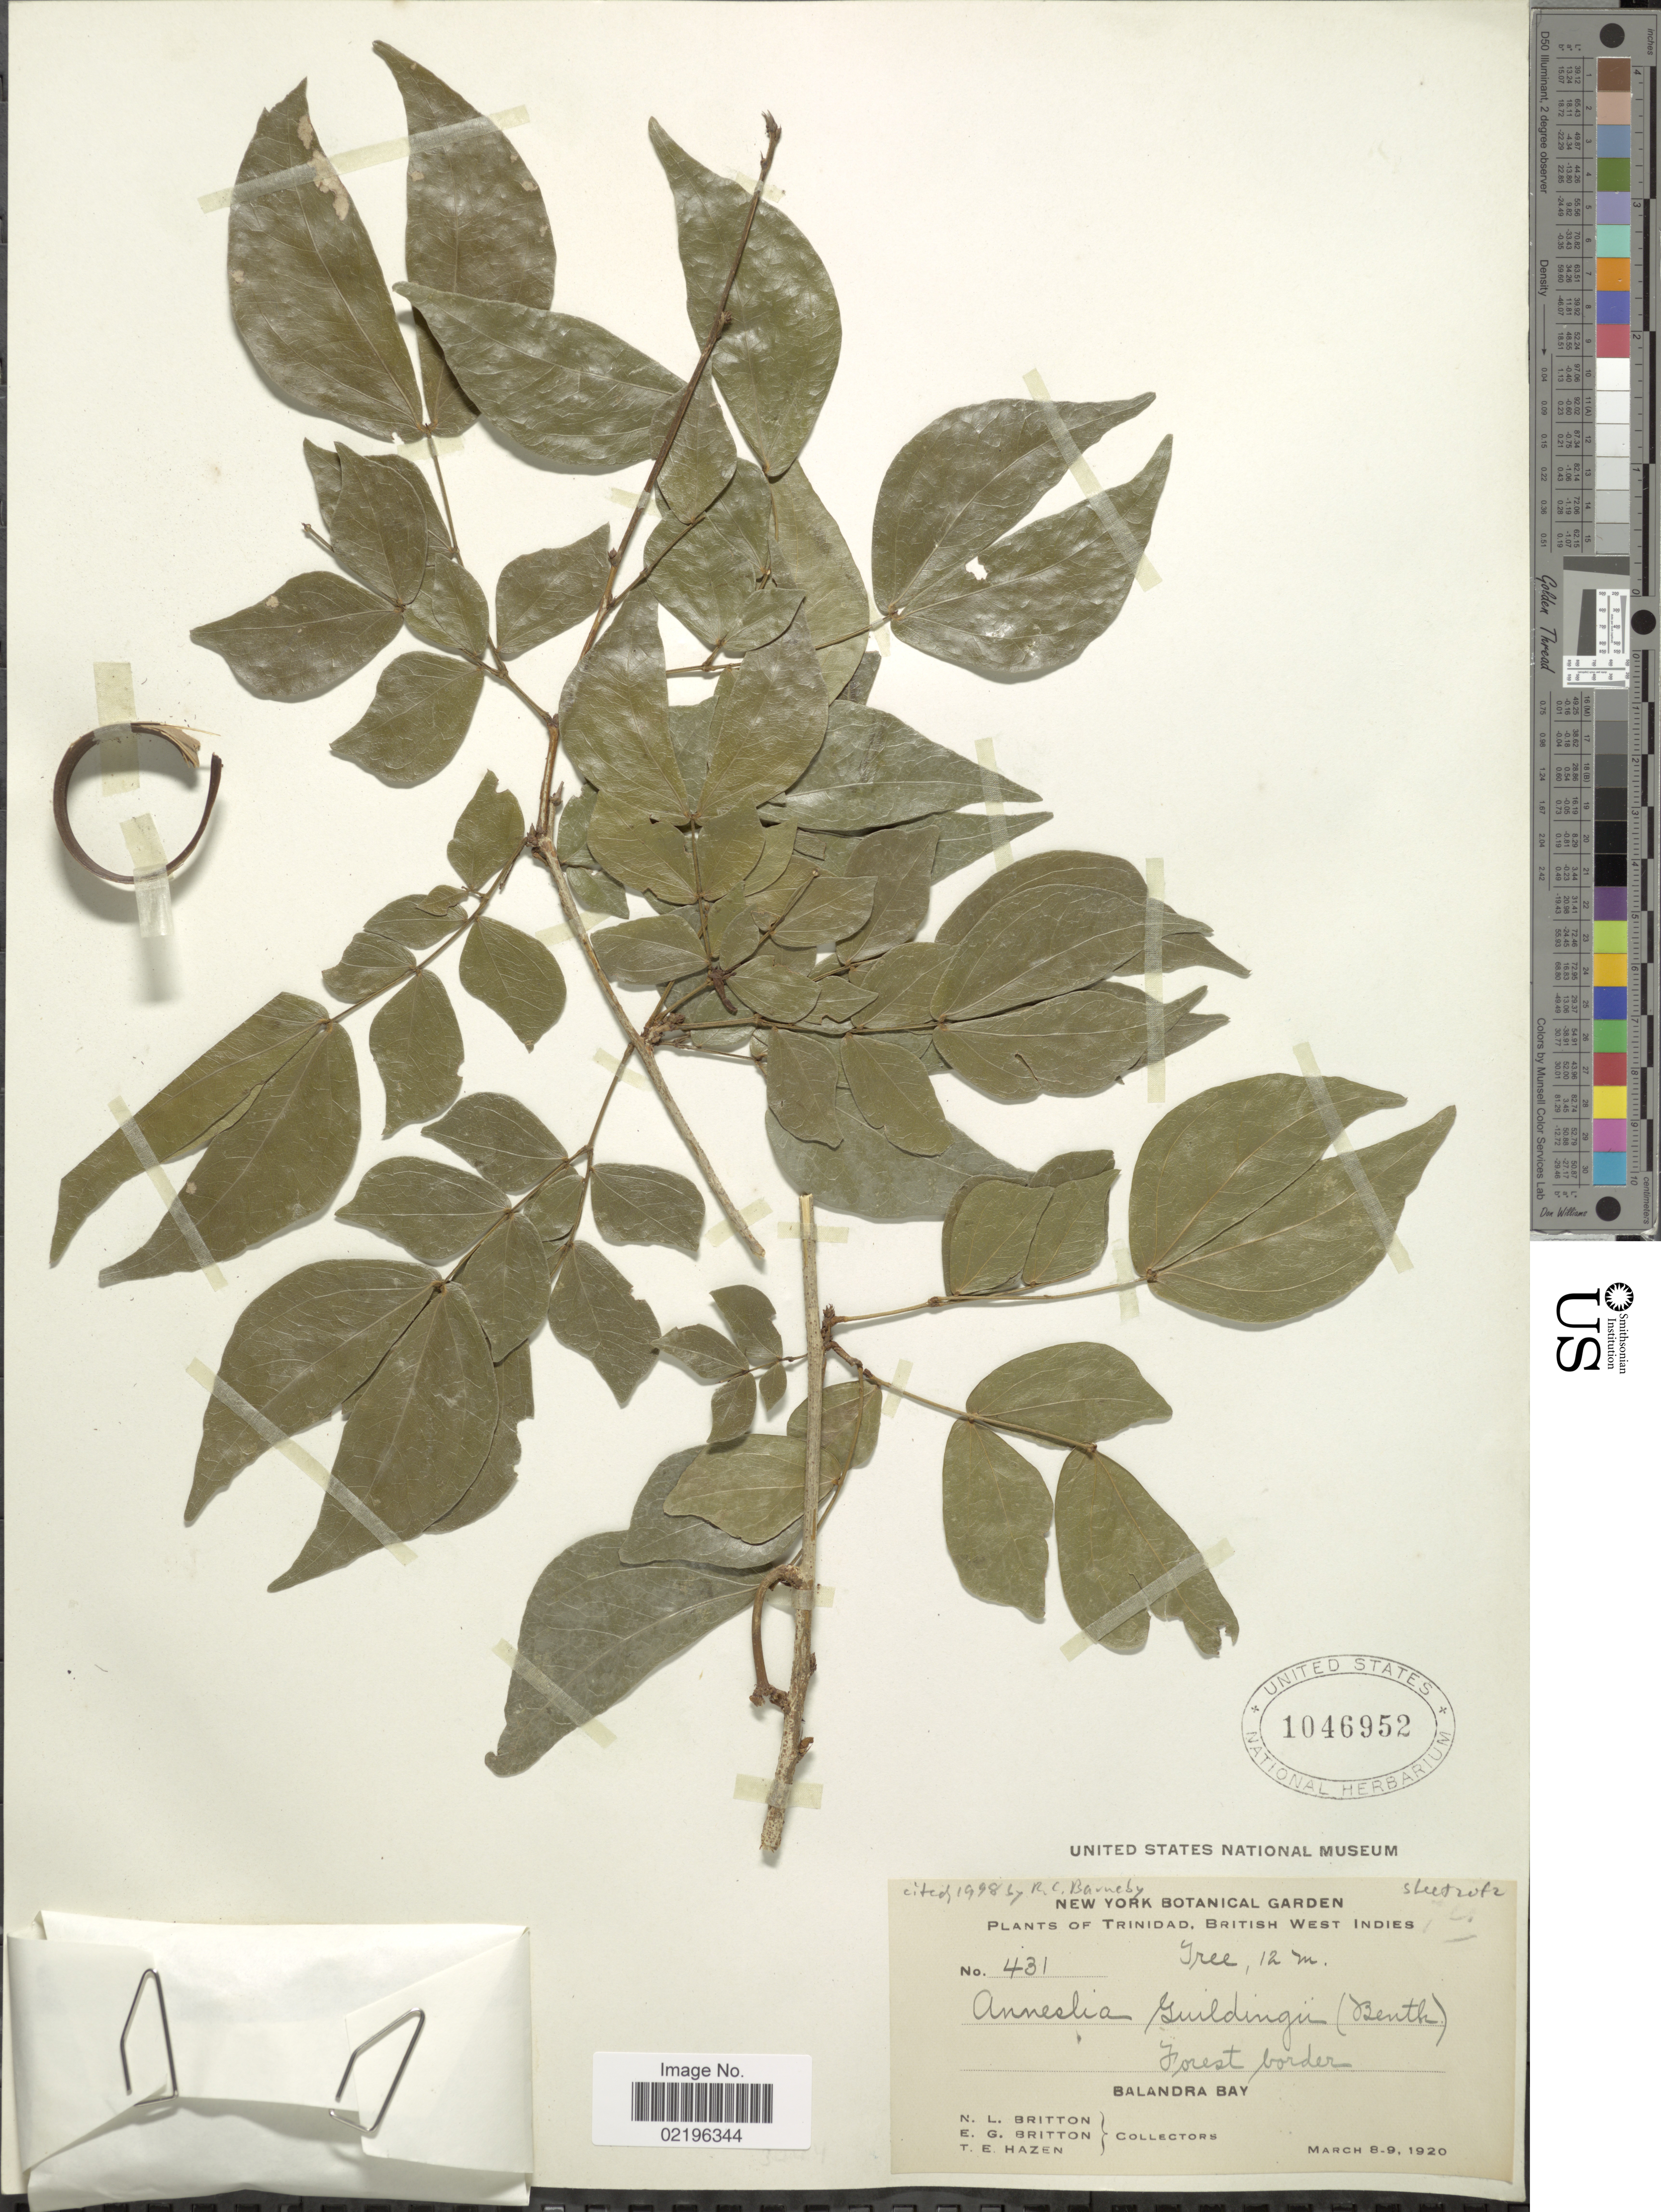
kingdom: Plantae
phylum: Tracheophyta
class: Magnoliopsida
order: Fabales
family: Fabaceae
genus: Calliandra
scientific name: Calliandra guildingii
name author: Benth.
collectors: N. Britton, E. G. Britton & T. E. Hazen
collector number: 431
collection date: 1920-03-08/1920-03-09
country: Trinidad and Tobago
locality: Trinidad, British West Indies. Forest border, Balandra Bay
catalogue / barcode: US 1046952